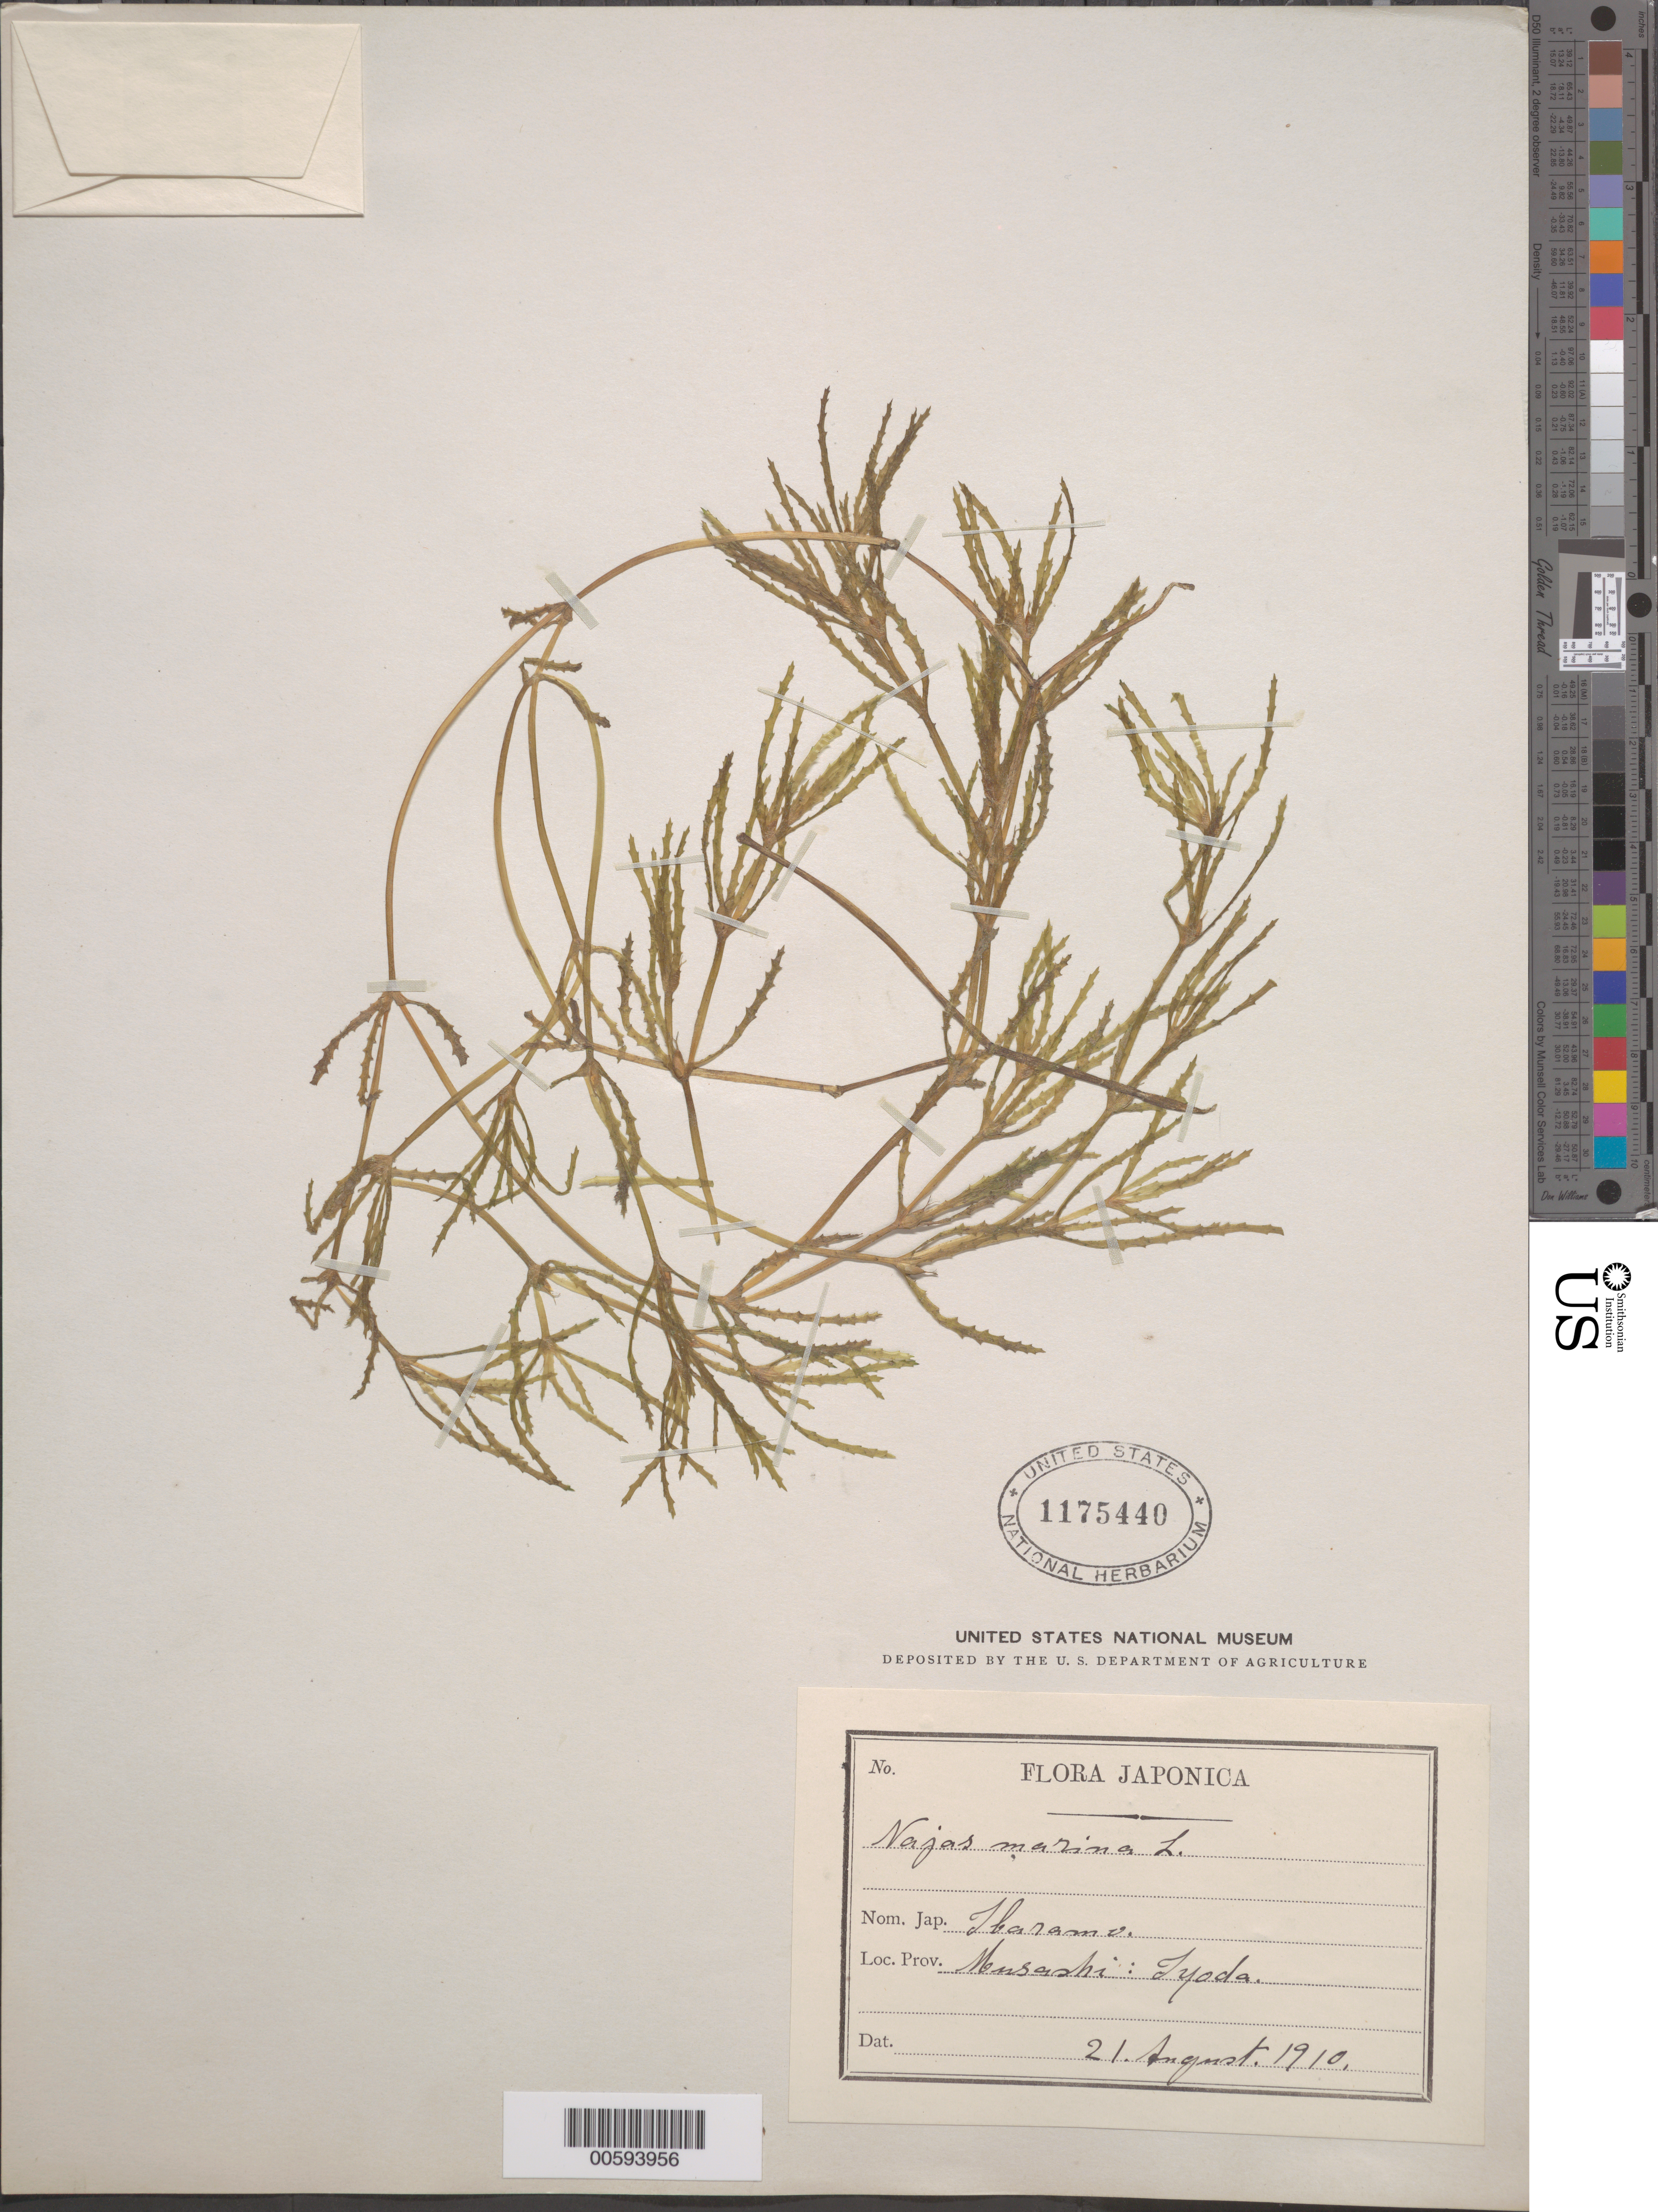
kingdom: Plantae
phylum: Tracheophyta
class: Liliopsida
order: Alismatales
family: Hydrocharitaceae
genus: Najas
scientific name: Najas marina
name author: L.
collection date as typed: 21 Aug 1910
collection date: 1910-08-21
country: Japan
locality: Musashi, Lyoda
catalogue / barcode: US 1175440